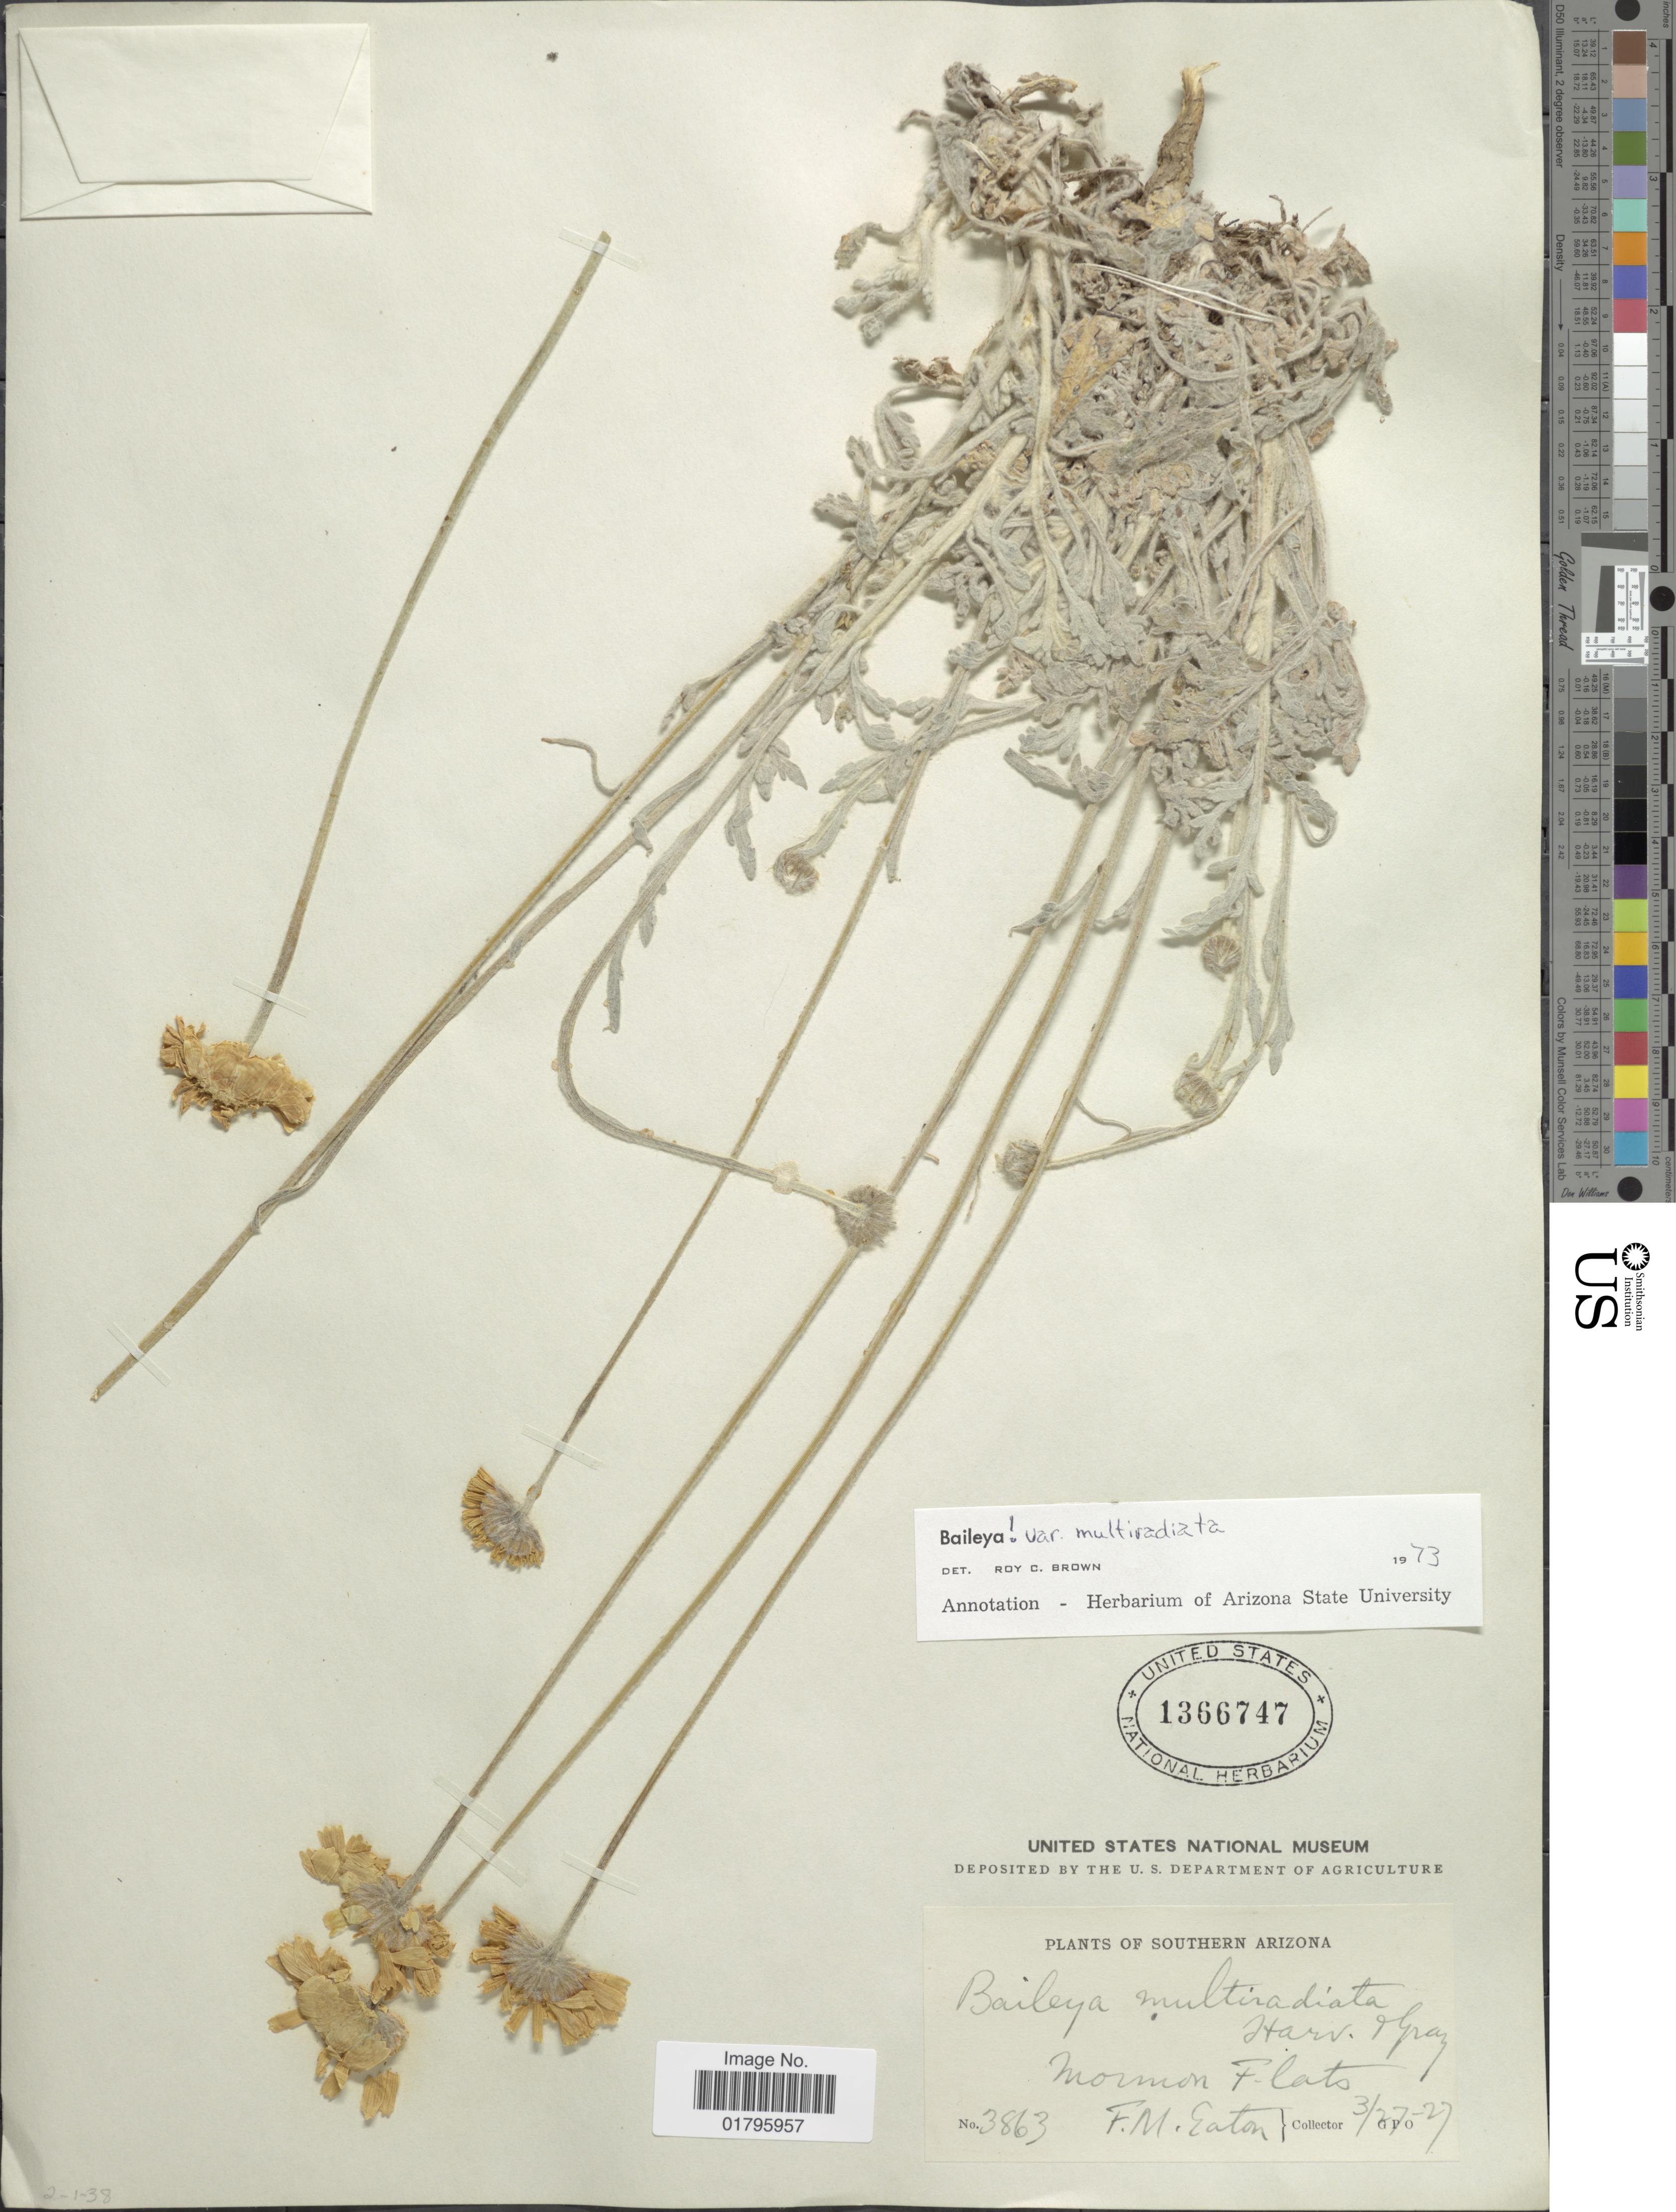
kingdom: Plantae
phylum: Tracheophyta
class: Magnoliopsida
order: Asterales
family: Asteraceae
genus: Baileya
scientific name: Baileya multiradiata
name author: Harv. & A. Gray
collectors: F. Eaton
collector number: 3863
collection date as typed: Transcribed d/m/y: 27/3/27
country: United States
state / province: Arizona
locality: Southern Arizona. Mormon Flats.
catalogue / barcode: US 1366747